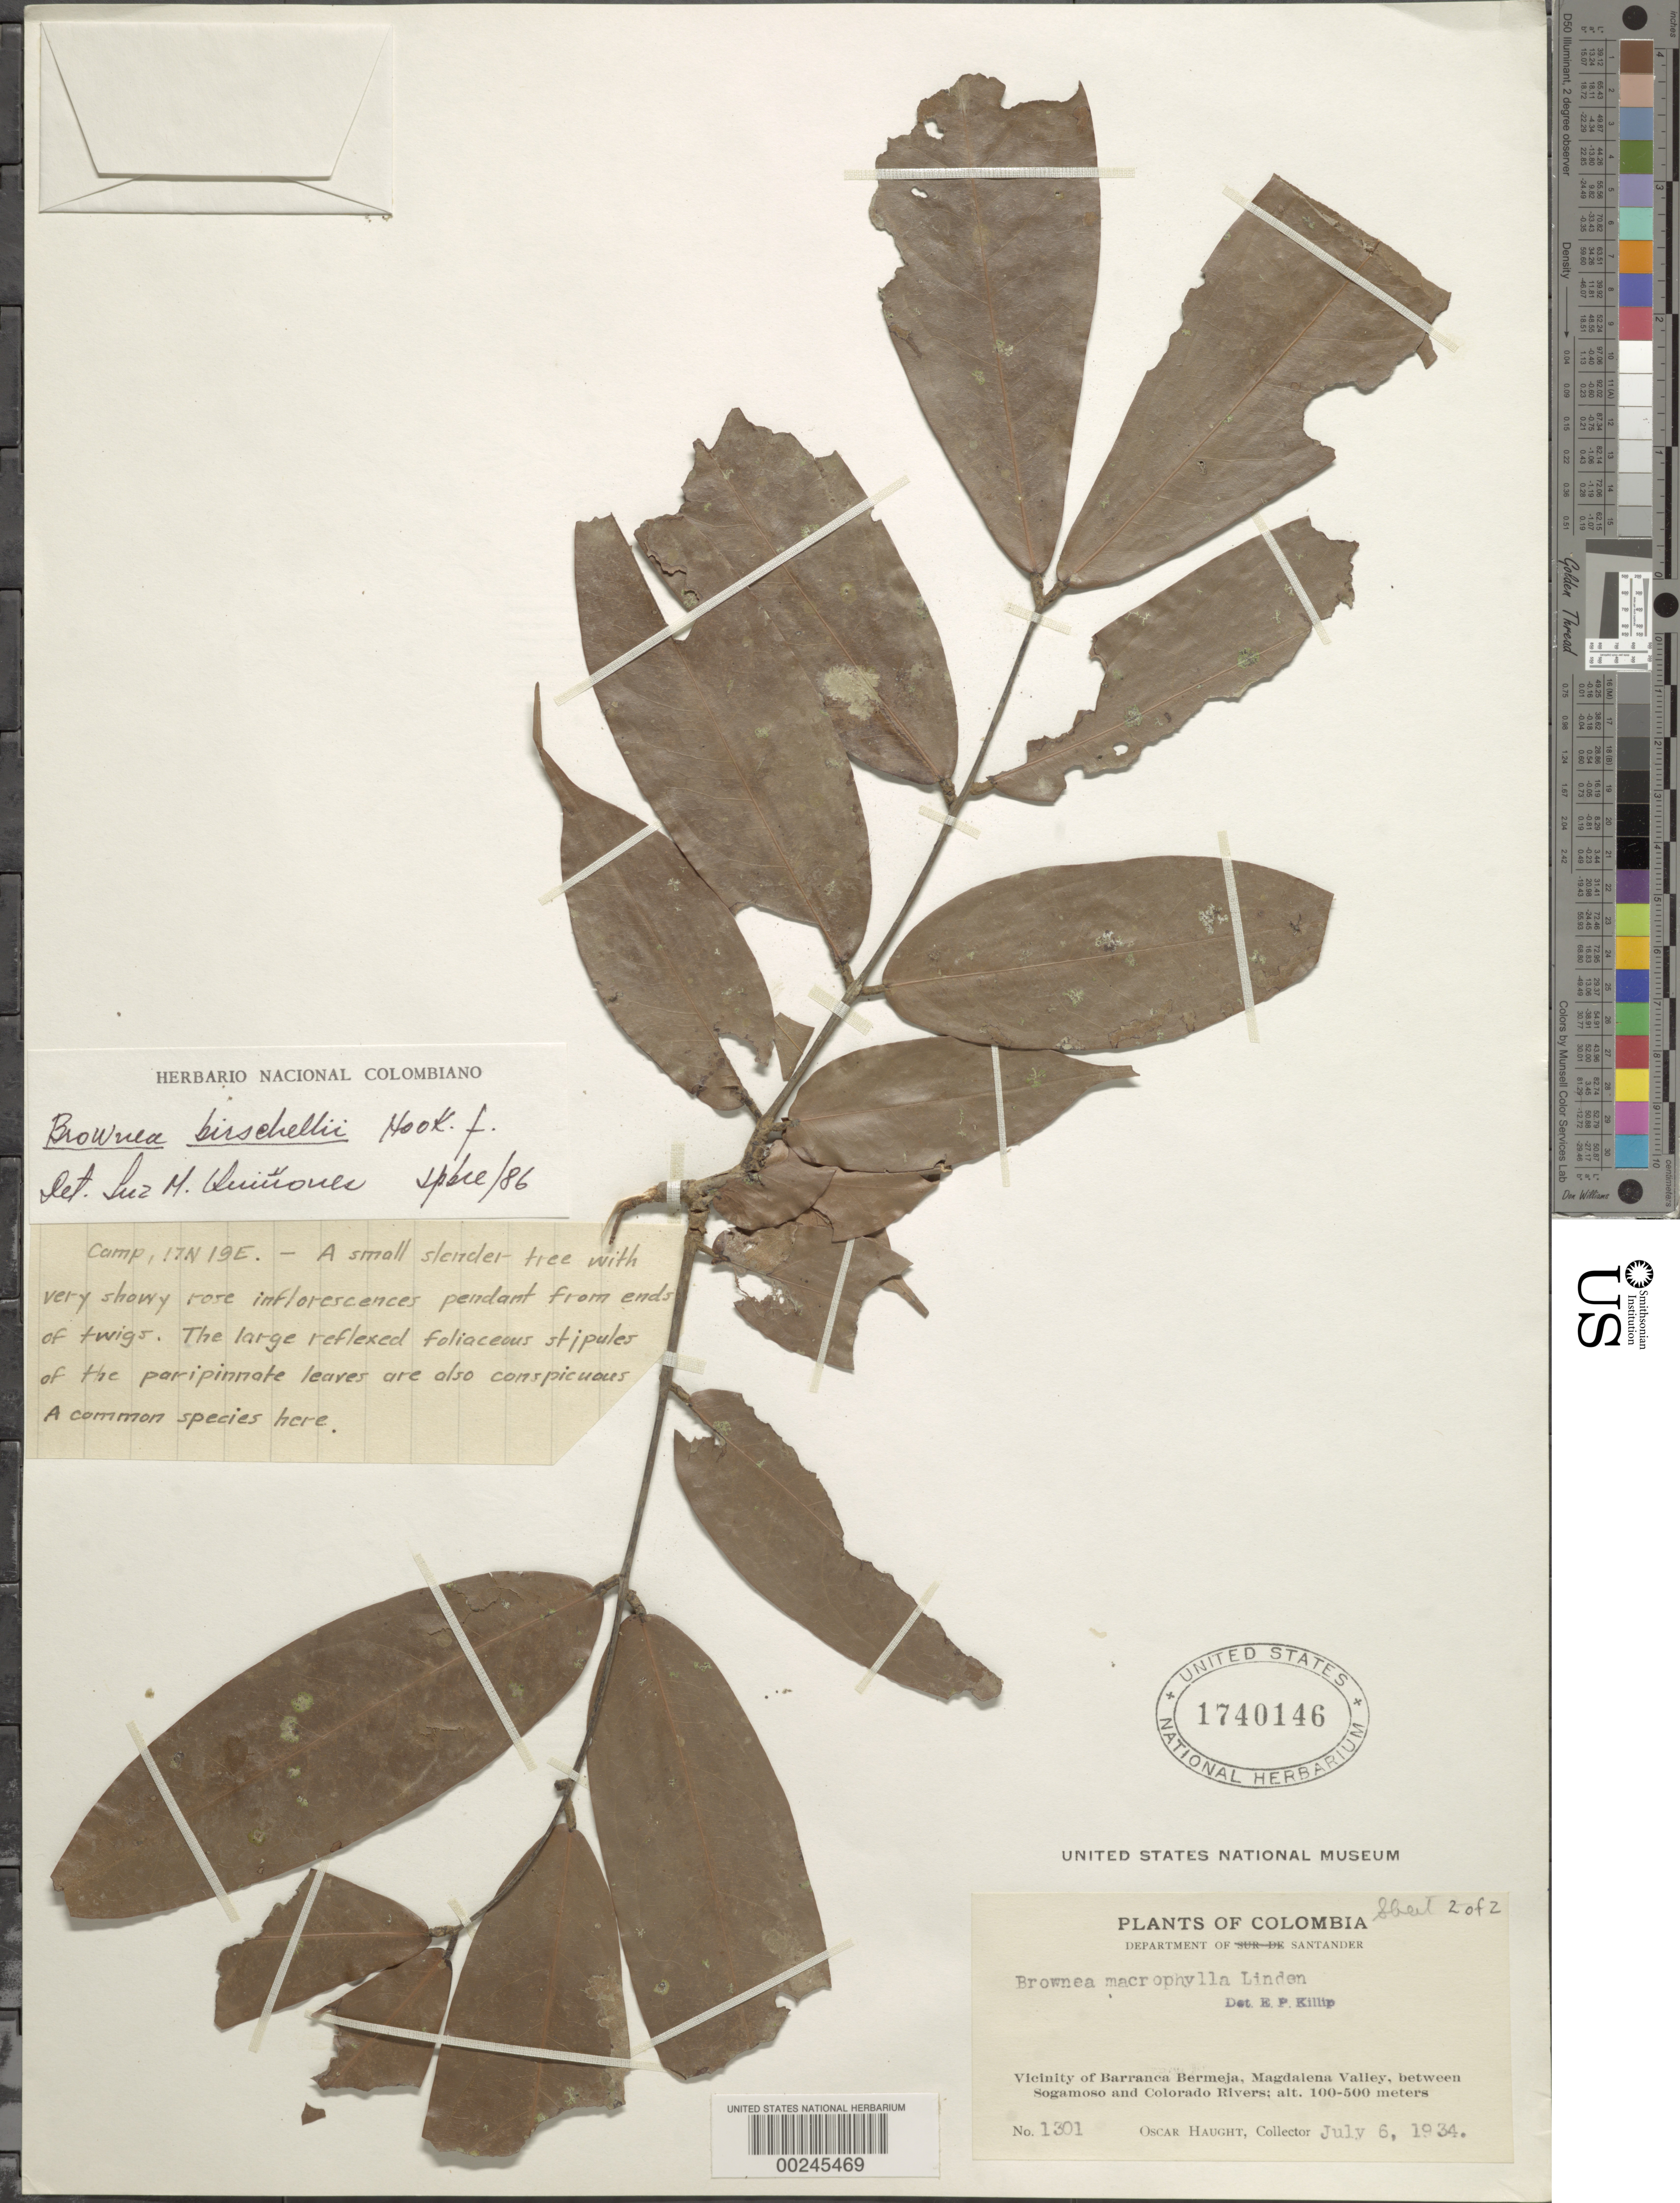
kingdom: Plantae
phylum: Tracheophyta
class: Magnoliopsida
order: Fabales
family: Fabaceae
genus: Brownea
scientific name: Brownea birschellii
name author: Hook. f.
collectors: O. L. Haught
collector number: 1301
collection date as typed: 06 Jul 1934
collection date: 1934-07-06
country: Colombia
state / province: Santander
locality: Vicinity of Barrancabermeja, Magdalena Valley, between Sogamoso and Colorado Rivers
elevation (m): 100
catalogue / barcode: US 1740146